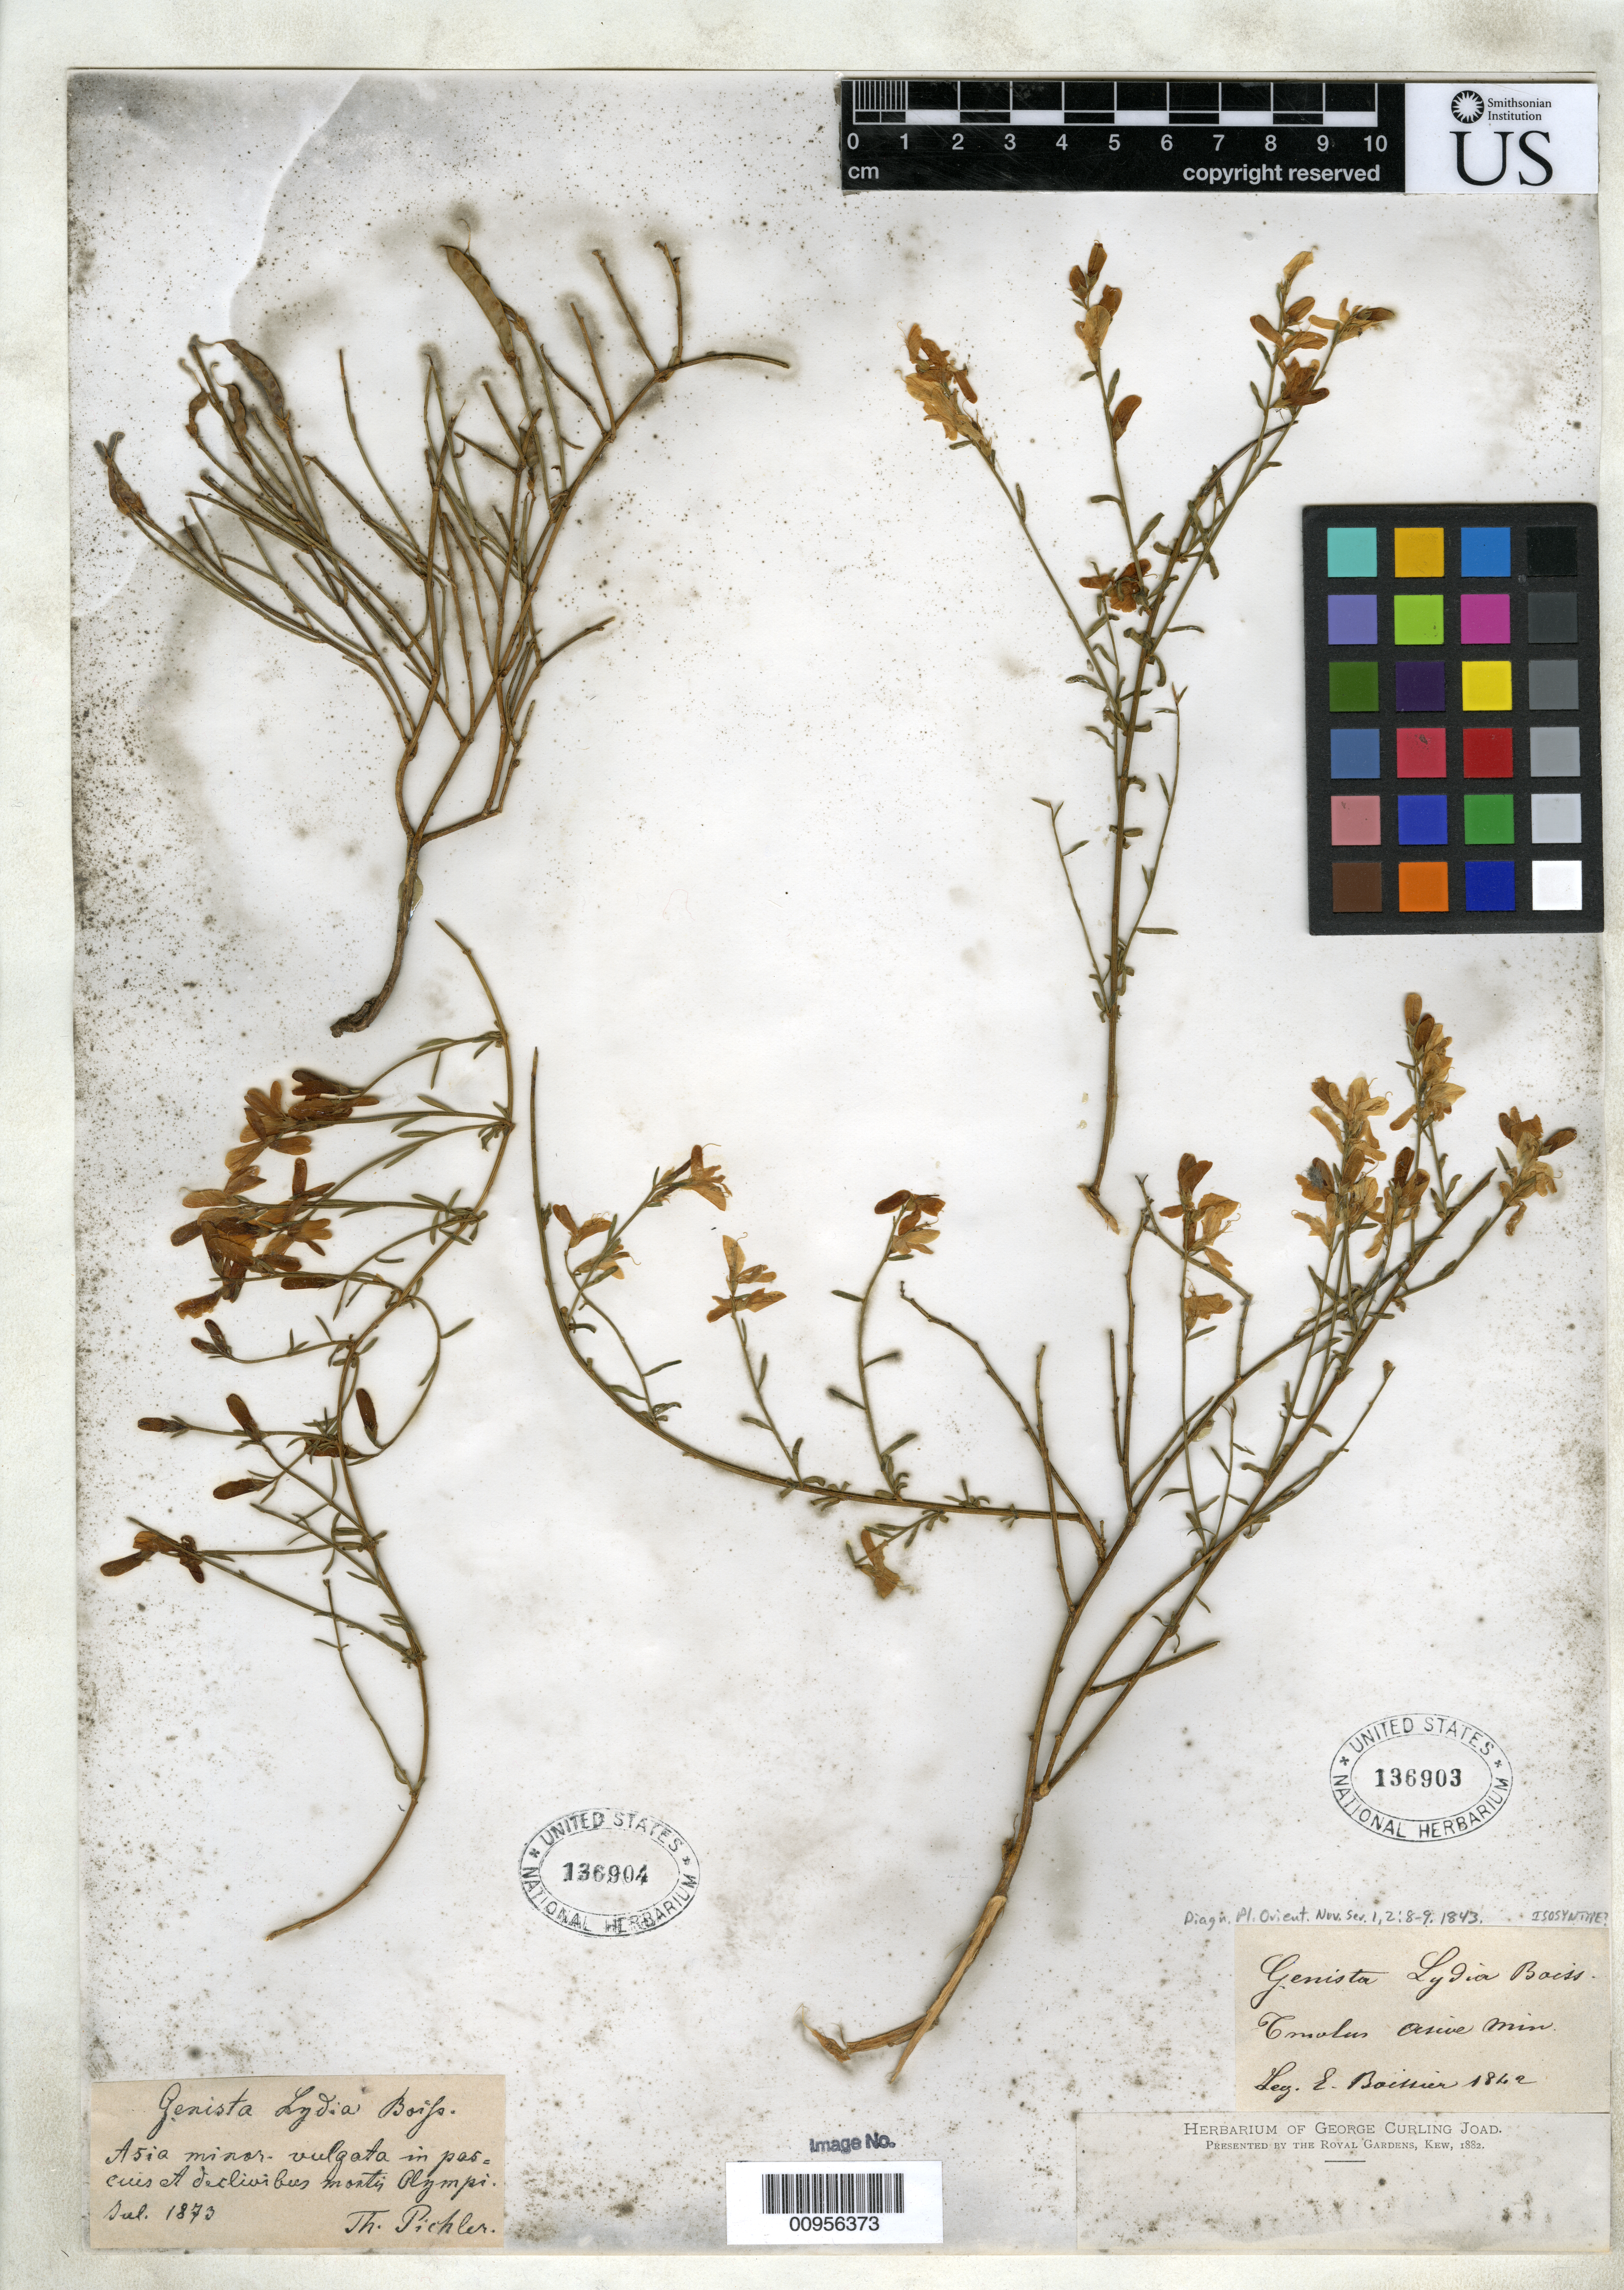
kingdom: Plantae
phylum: Tracheophyta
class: Magnoliopsida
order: Fabales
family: Fabaceae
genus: Genista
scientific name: Genista lydia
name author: Boiss.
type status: Possible Syntype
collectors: P. Boissier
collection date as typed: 1842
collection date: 1842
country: Turkey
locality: Tmolus, Asiae min.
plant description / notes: Currently accepted name as cited by Zielinski et al., Acta Bot. Fenn. 41: 456 (2004).; Also mounted on sheet is non-type specimen (left-hand side, USNH 136904). Lectotype is Boissier s.n., Turkey ("in montibus Lydiae, prope Smyrnam") as designated by Zielinski et al., Ann. Bot. Fenn. 41: 456 (2004).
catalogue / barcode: US 136903